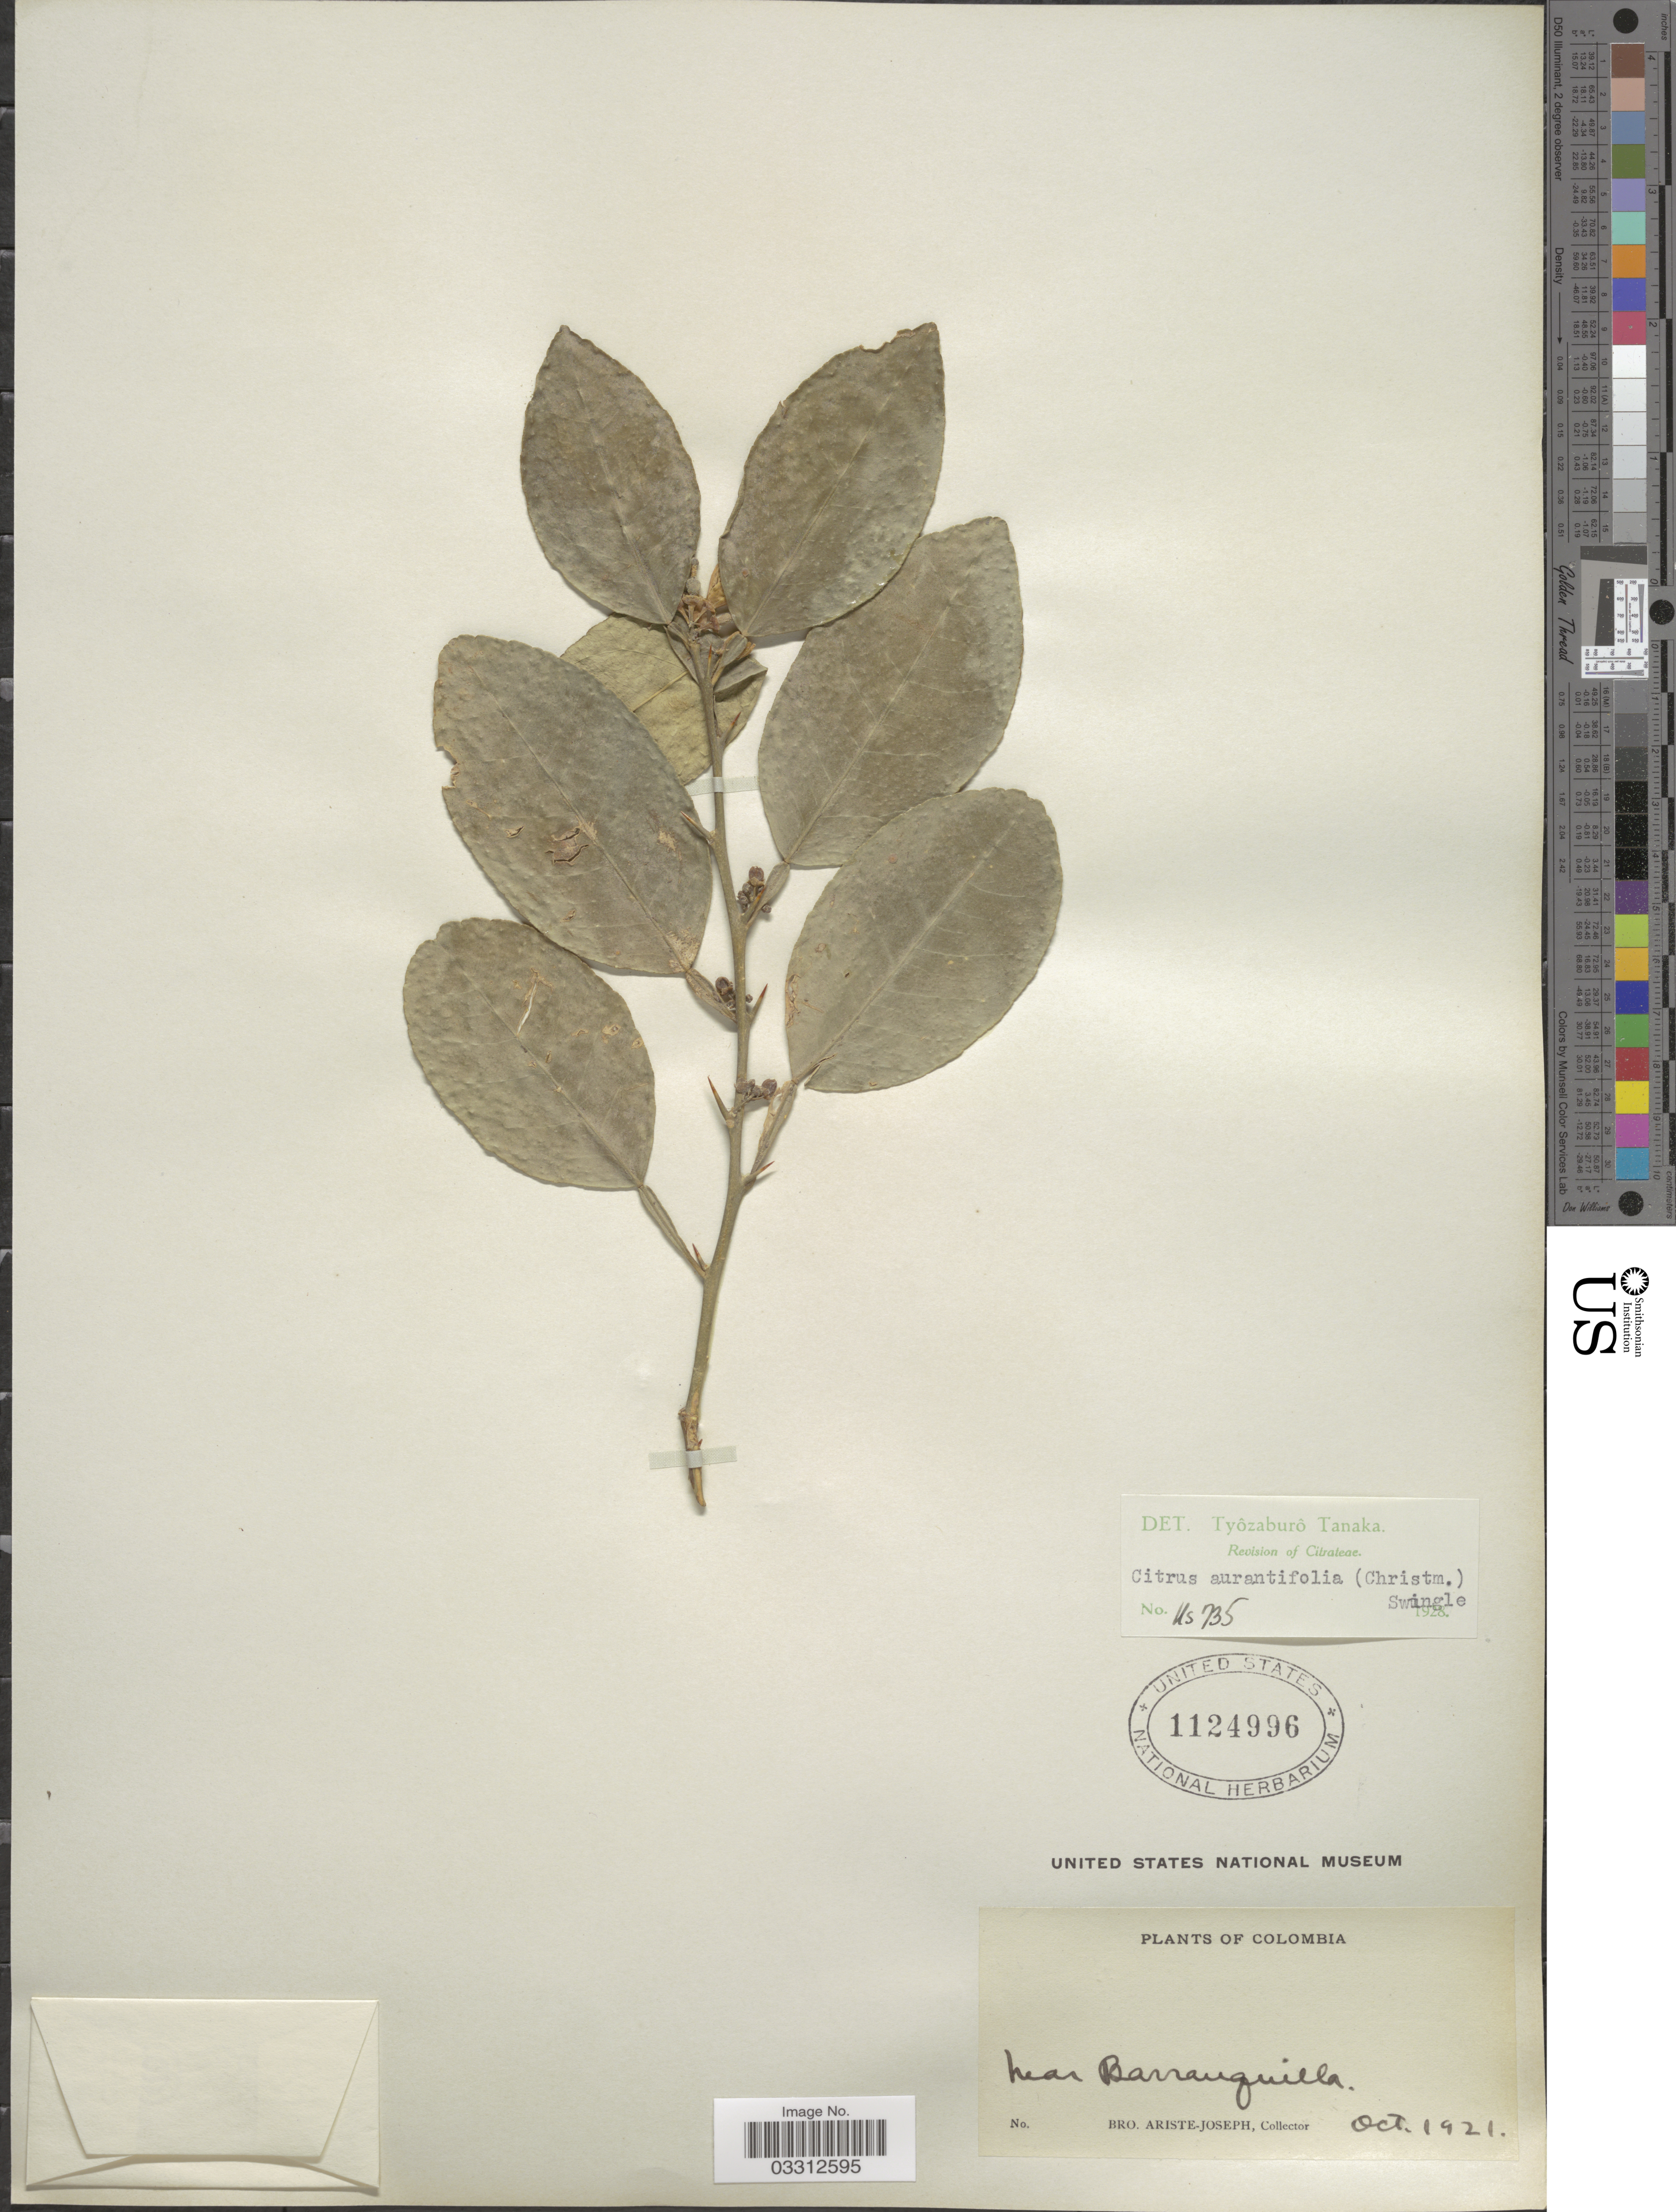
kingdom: Plantae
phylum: Tracheophyta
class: Magnoliopsida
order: Sapindales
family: Rutaceae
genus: Citrus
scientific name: Citrus x aurantifolia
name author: (Christm.) Swingle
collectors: Bro. Ariste-Joseph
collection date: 1921-10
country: Colombia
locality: Near Barranquilla.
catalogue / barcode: US 1124996